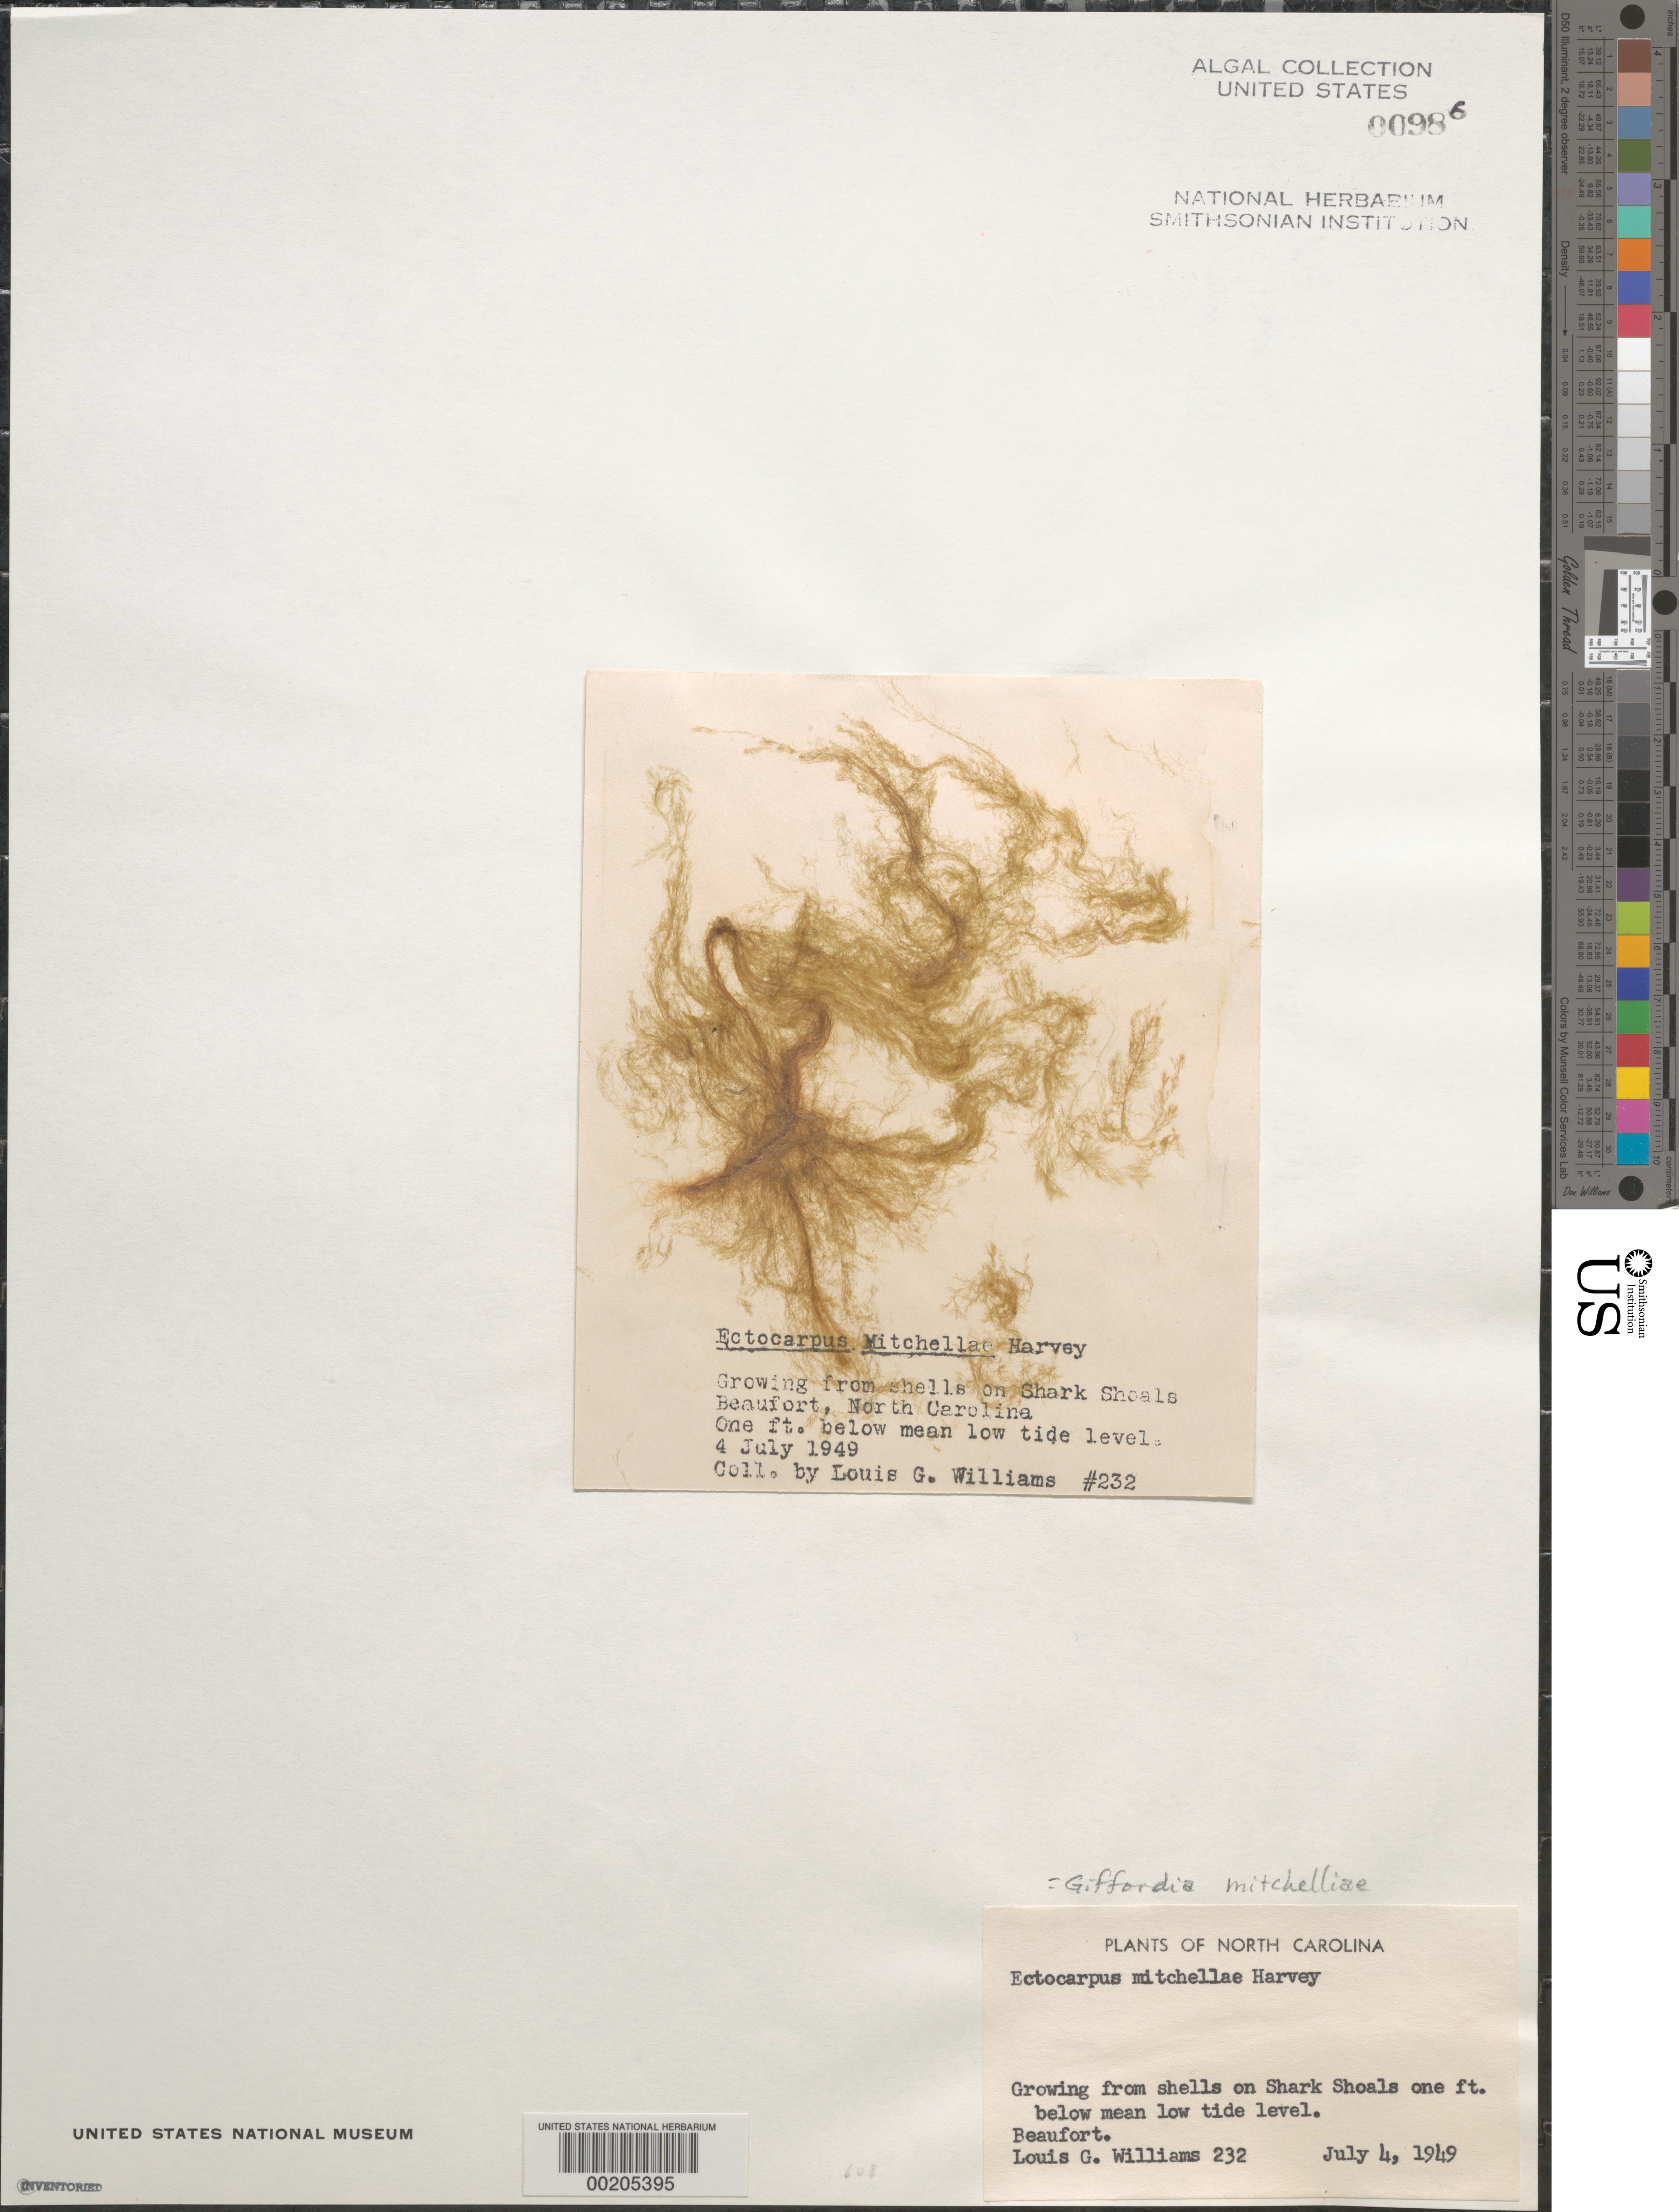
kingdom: Chromista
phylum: Ochrophyta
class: Phaeophyceae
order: Ectocarpales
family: Acinetosporaceae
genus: Feldmannia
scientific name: Feldmannia mitchelliae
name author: (Harv.) H.-S. Kim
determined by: Algae name updating Project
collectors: L. G. Williams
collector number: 232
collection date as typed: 04 Jul 1949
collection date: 1949-07-04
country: United States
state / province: North Carolina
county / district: Carteret County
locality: Beaufort, Shark Shoals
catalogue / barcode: US 986